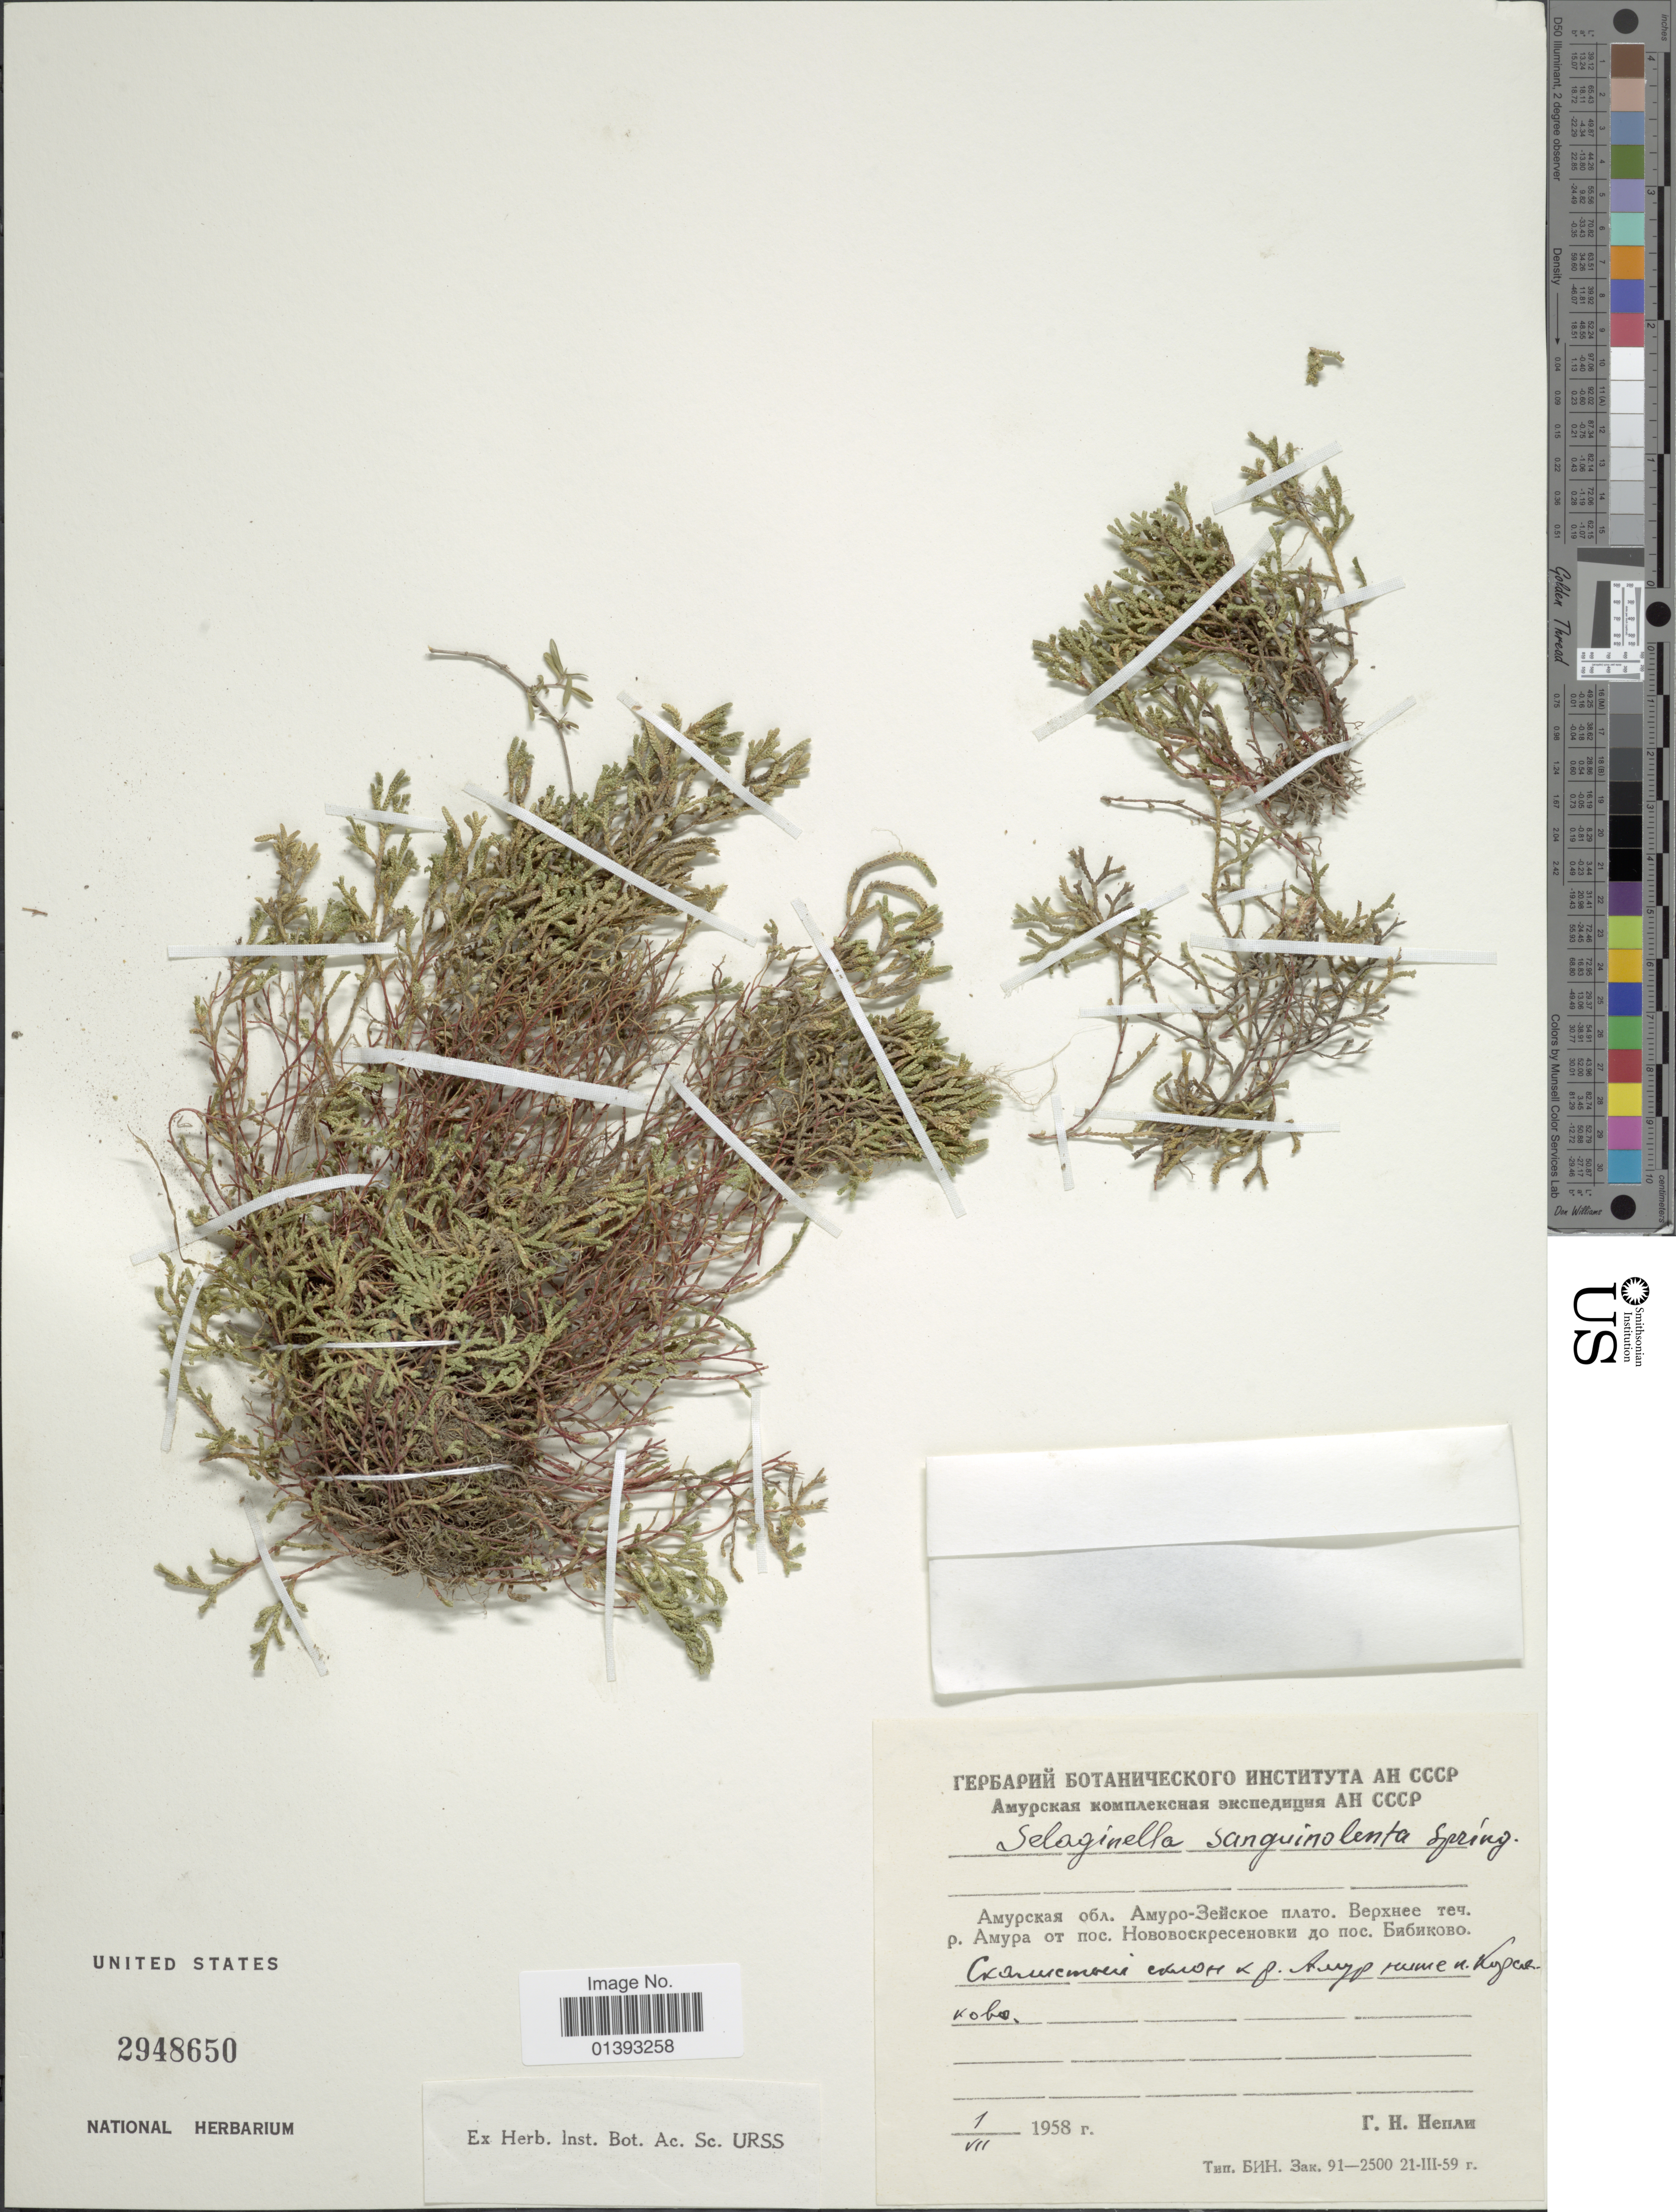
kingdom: Plantae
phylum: Tracheophyta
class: Lycopodiopsida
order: Selaginellales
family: Selaginellaceae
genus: Selaginella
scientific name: Selaginella sanguinolenta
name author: (L.) Spring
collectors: G. Nepli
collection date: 1958-07-01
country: Russian Federation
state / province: Amur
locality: Amur–Zeya Plain. River Amur from Novovoskresenovka to Bibikovo.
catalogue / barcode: US 2948650